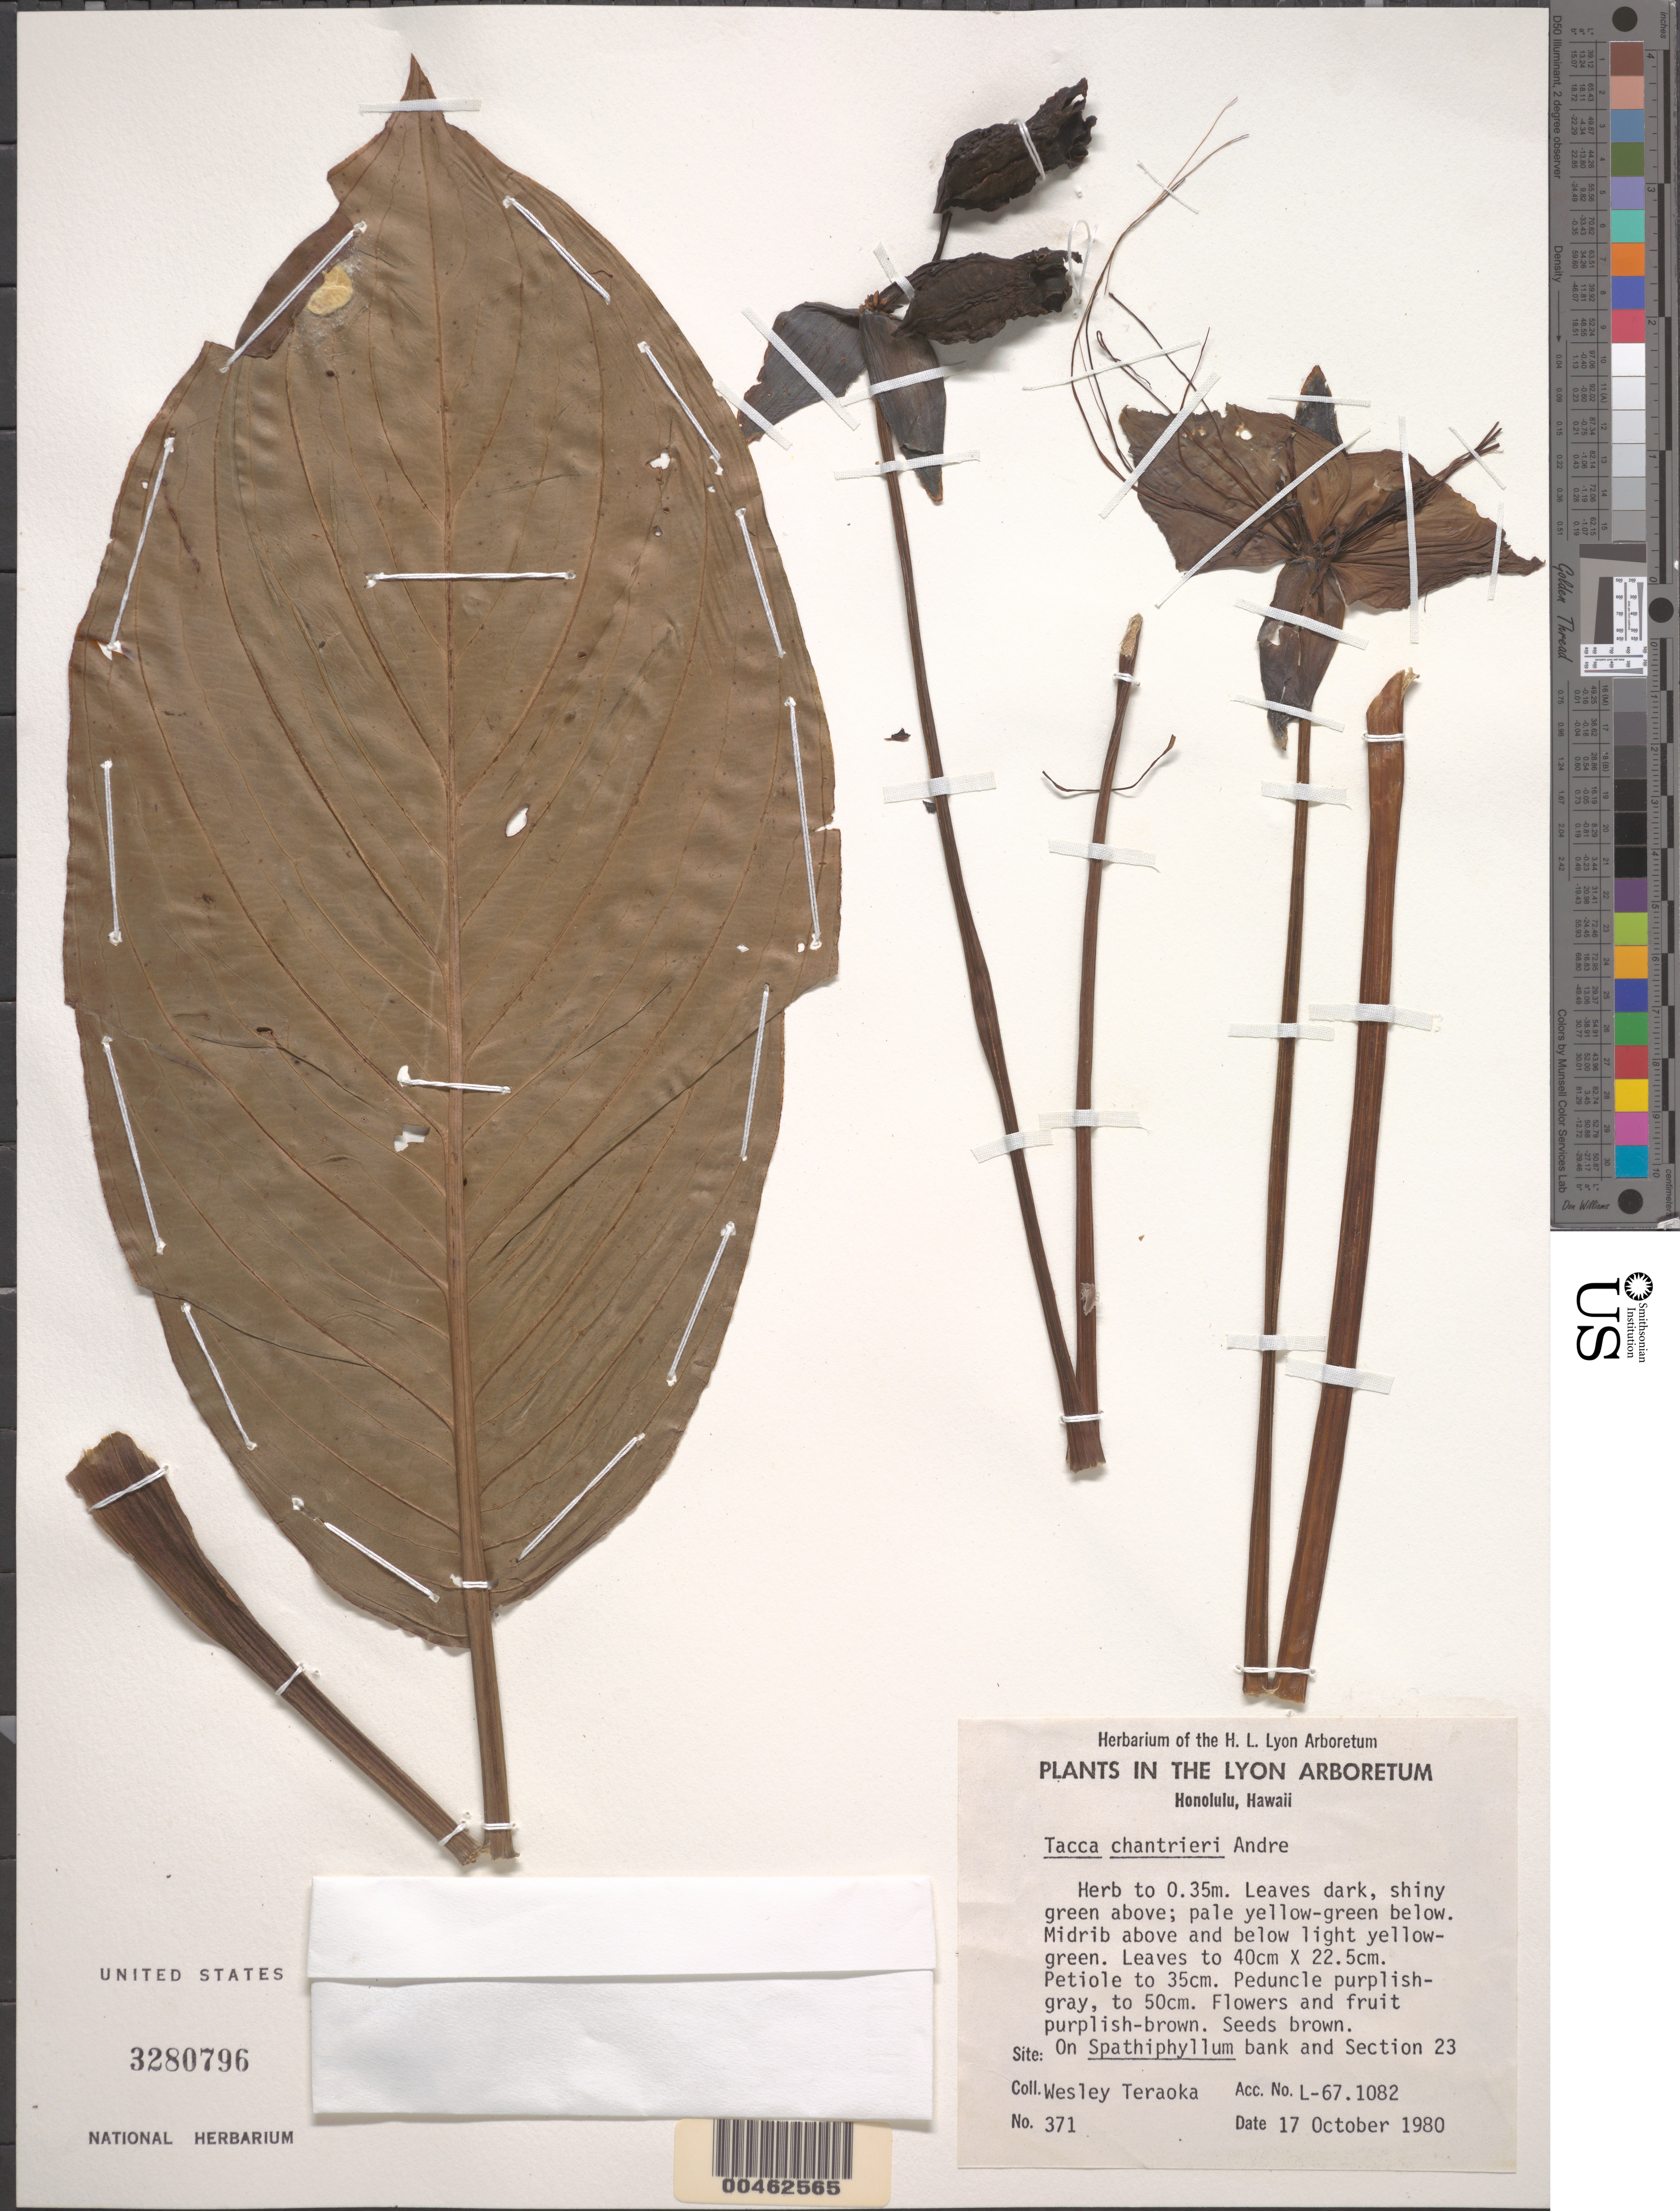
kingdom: Plantae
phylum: Tracheophyta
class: Liliopsida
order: Dioscoreales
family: Dioscoreaceae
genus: Tacca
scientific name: Tacca chantrieri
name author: André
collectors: W. Teraoka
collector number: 371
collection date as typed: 17 Oct 1980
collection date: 1980-10-17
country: United States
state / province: Hawaii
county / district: Honolulu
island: Oahu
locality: Honolulu, Section 23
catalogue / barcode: US 3280796